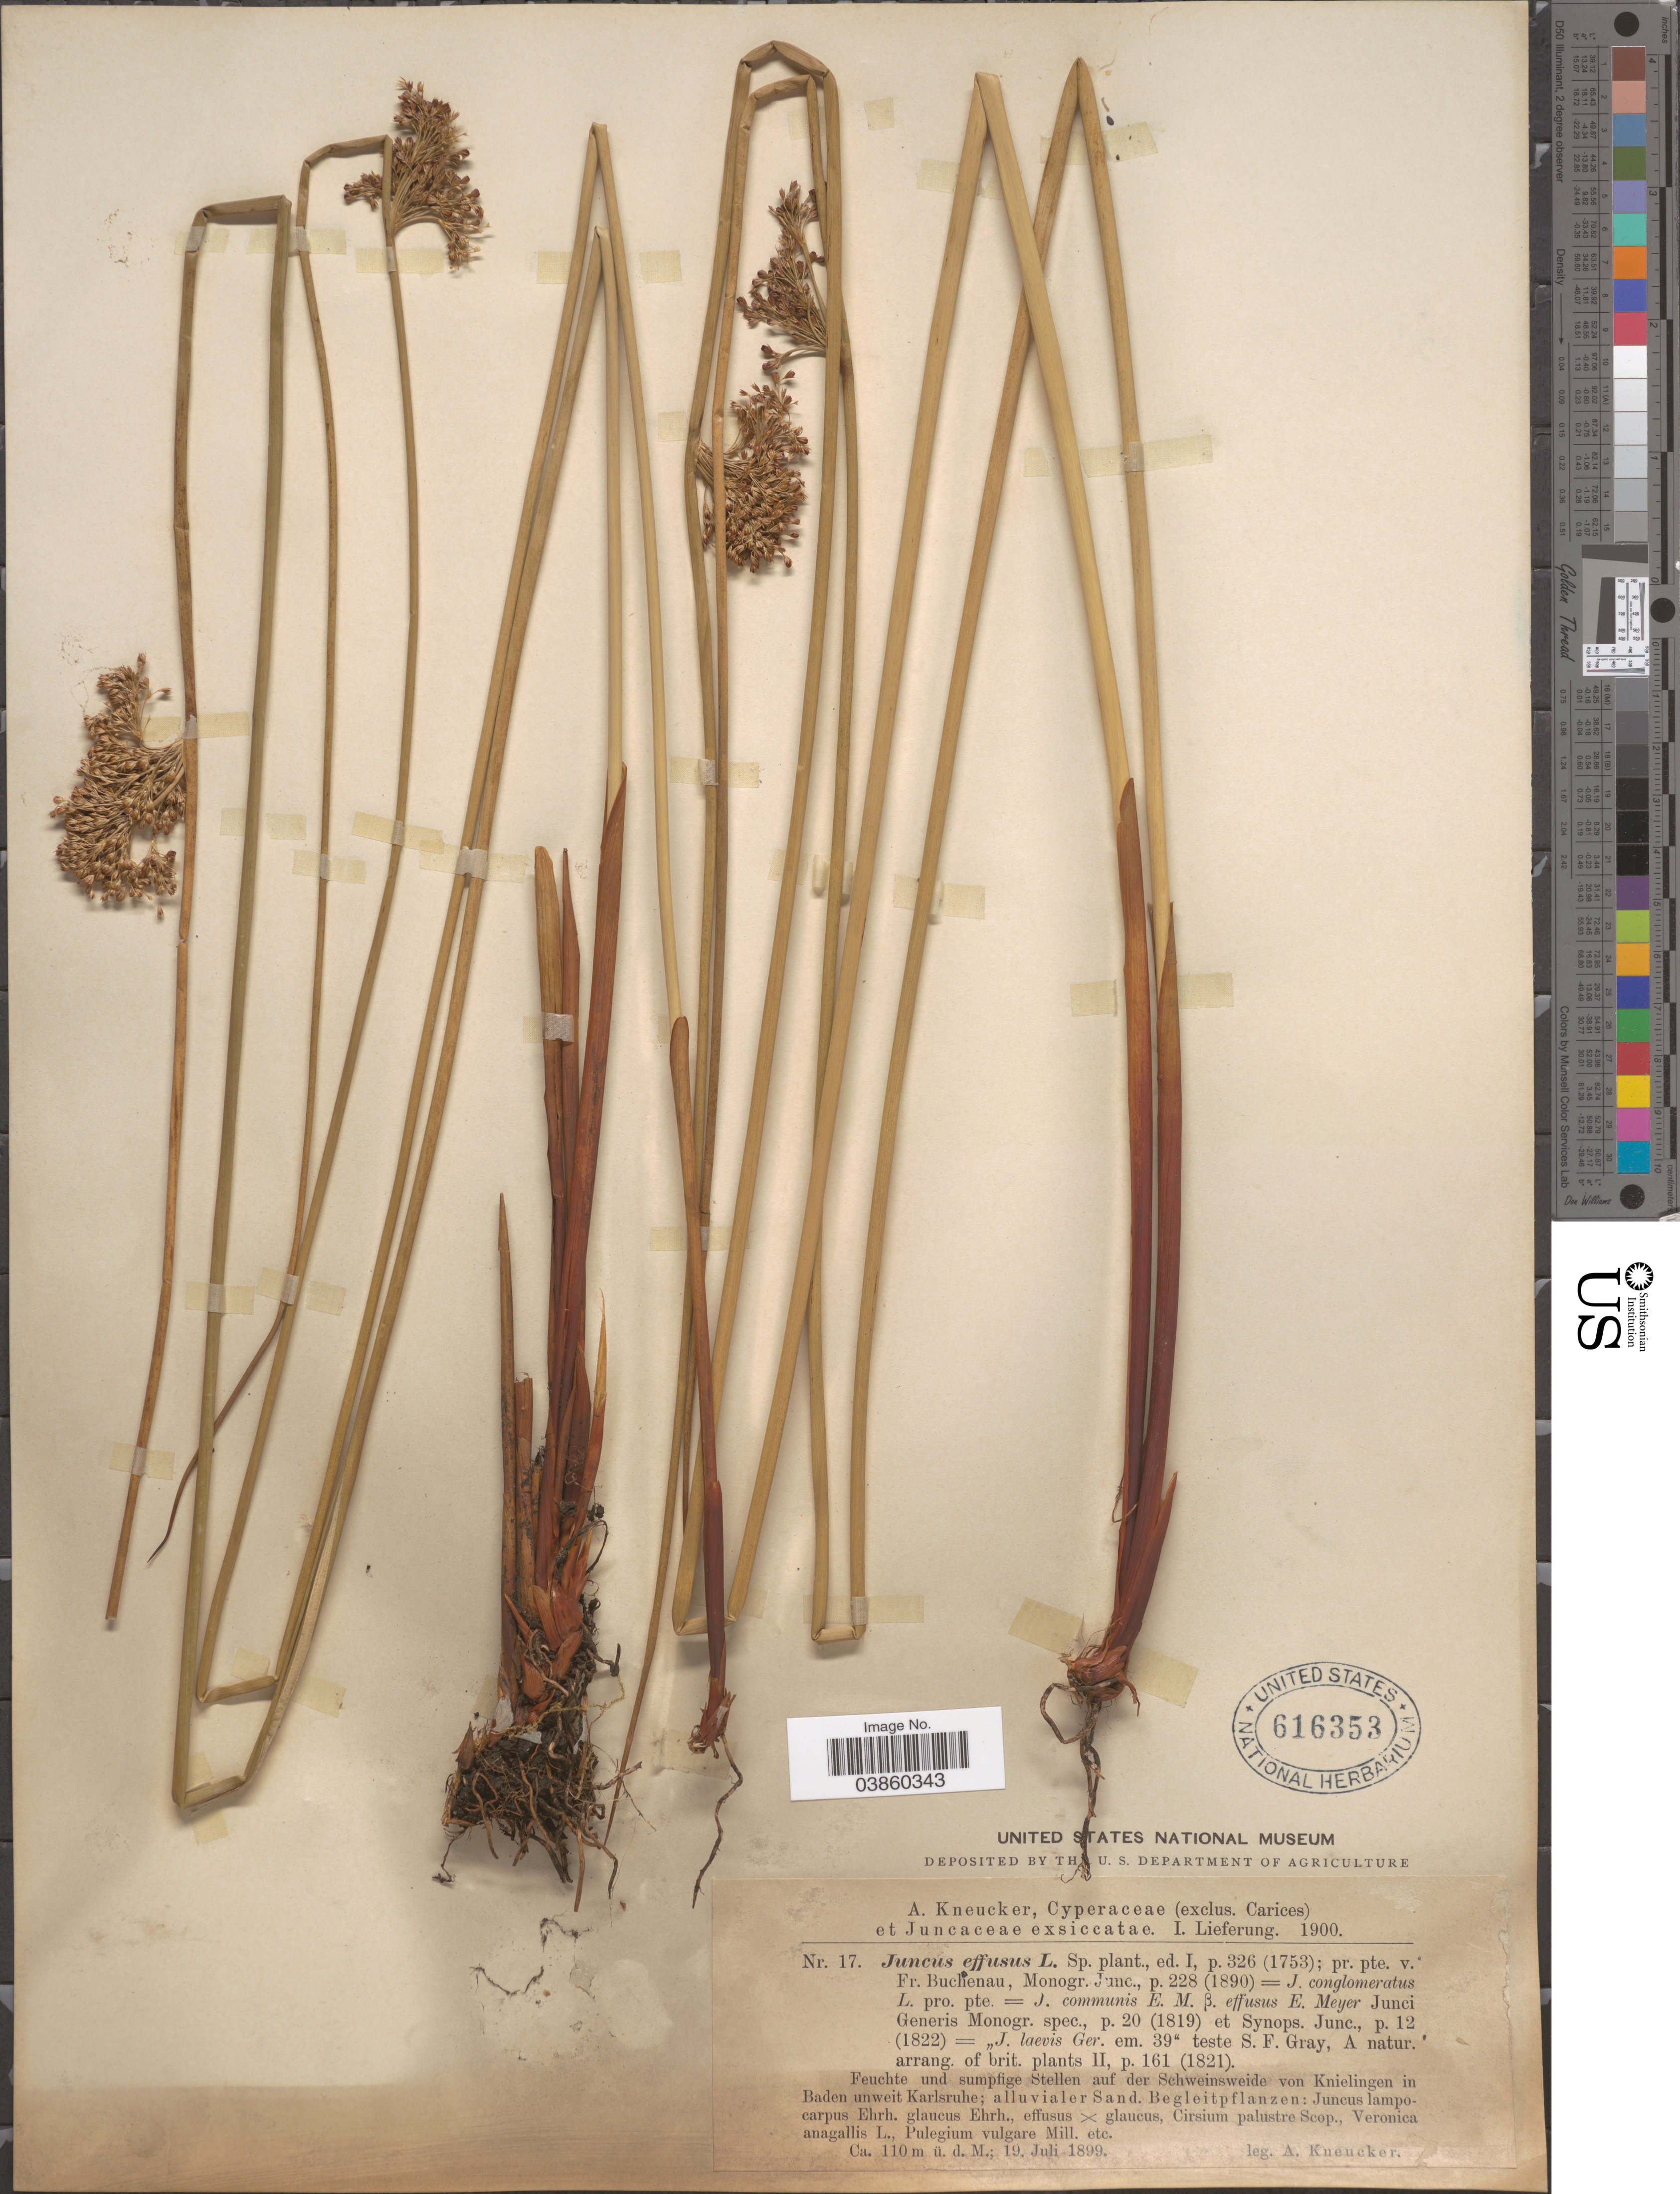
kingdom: Plantae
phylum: Tracheophyta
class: Liliopsida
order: Poales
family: Juncaceae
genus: Juncus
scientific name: Juncus effusus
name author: L.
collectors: A. Kneucker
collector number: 17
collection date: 1899-07-19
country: Germany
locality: Feuchte und sumpfige Stellen auf der Schweinsweide von Knielingen in Baden unweit Karlsruhe; alluvialer Sand.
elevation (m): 110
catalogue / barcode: US 616353